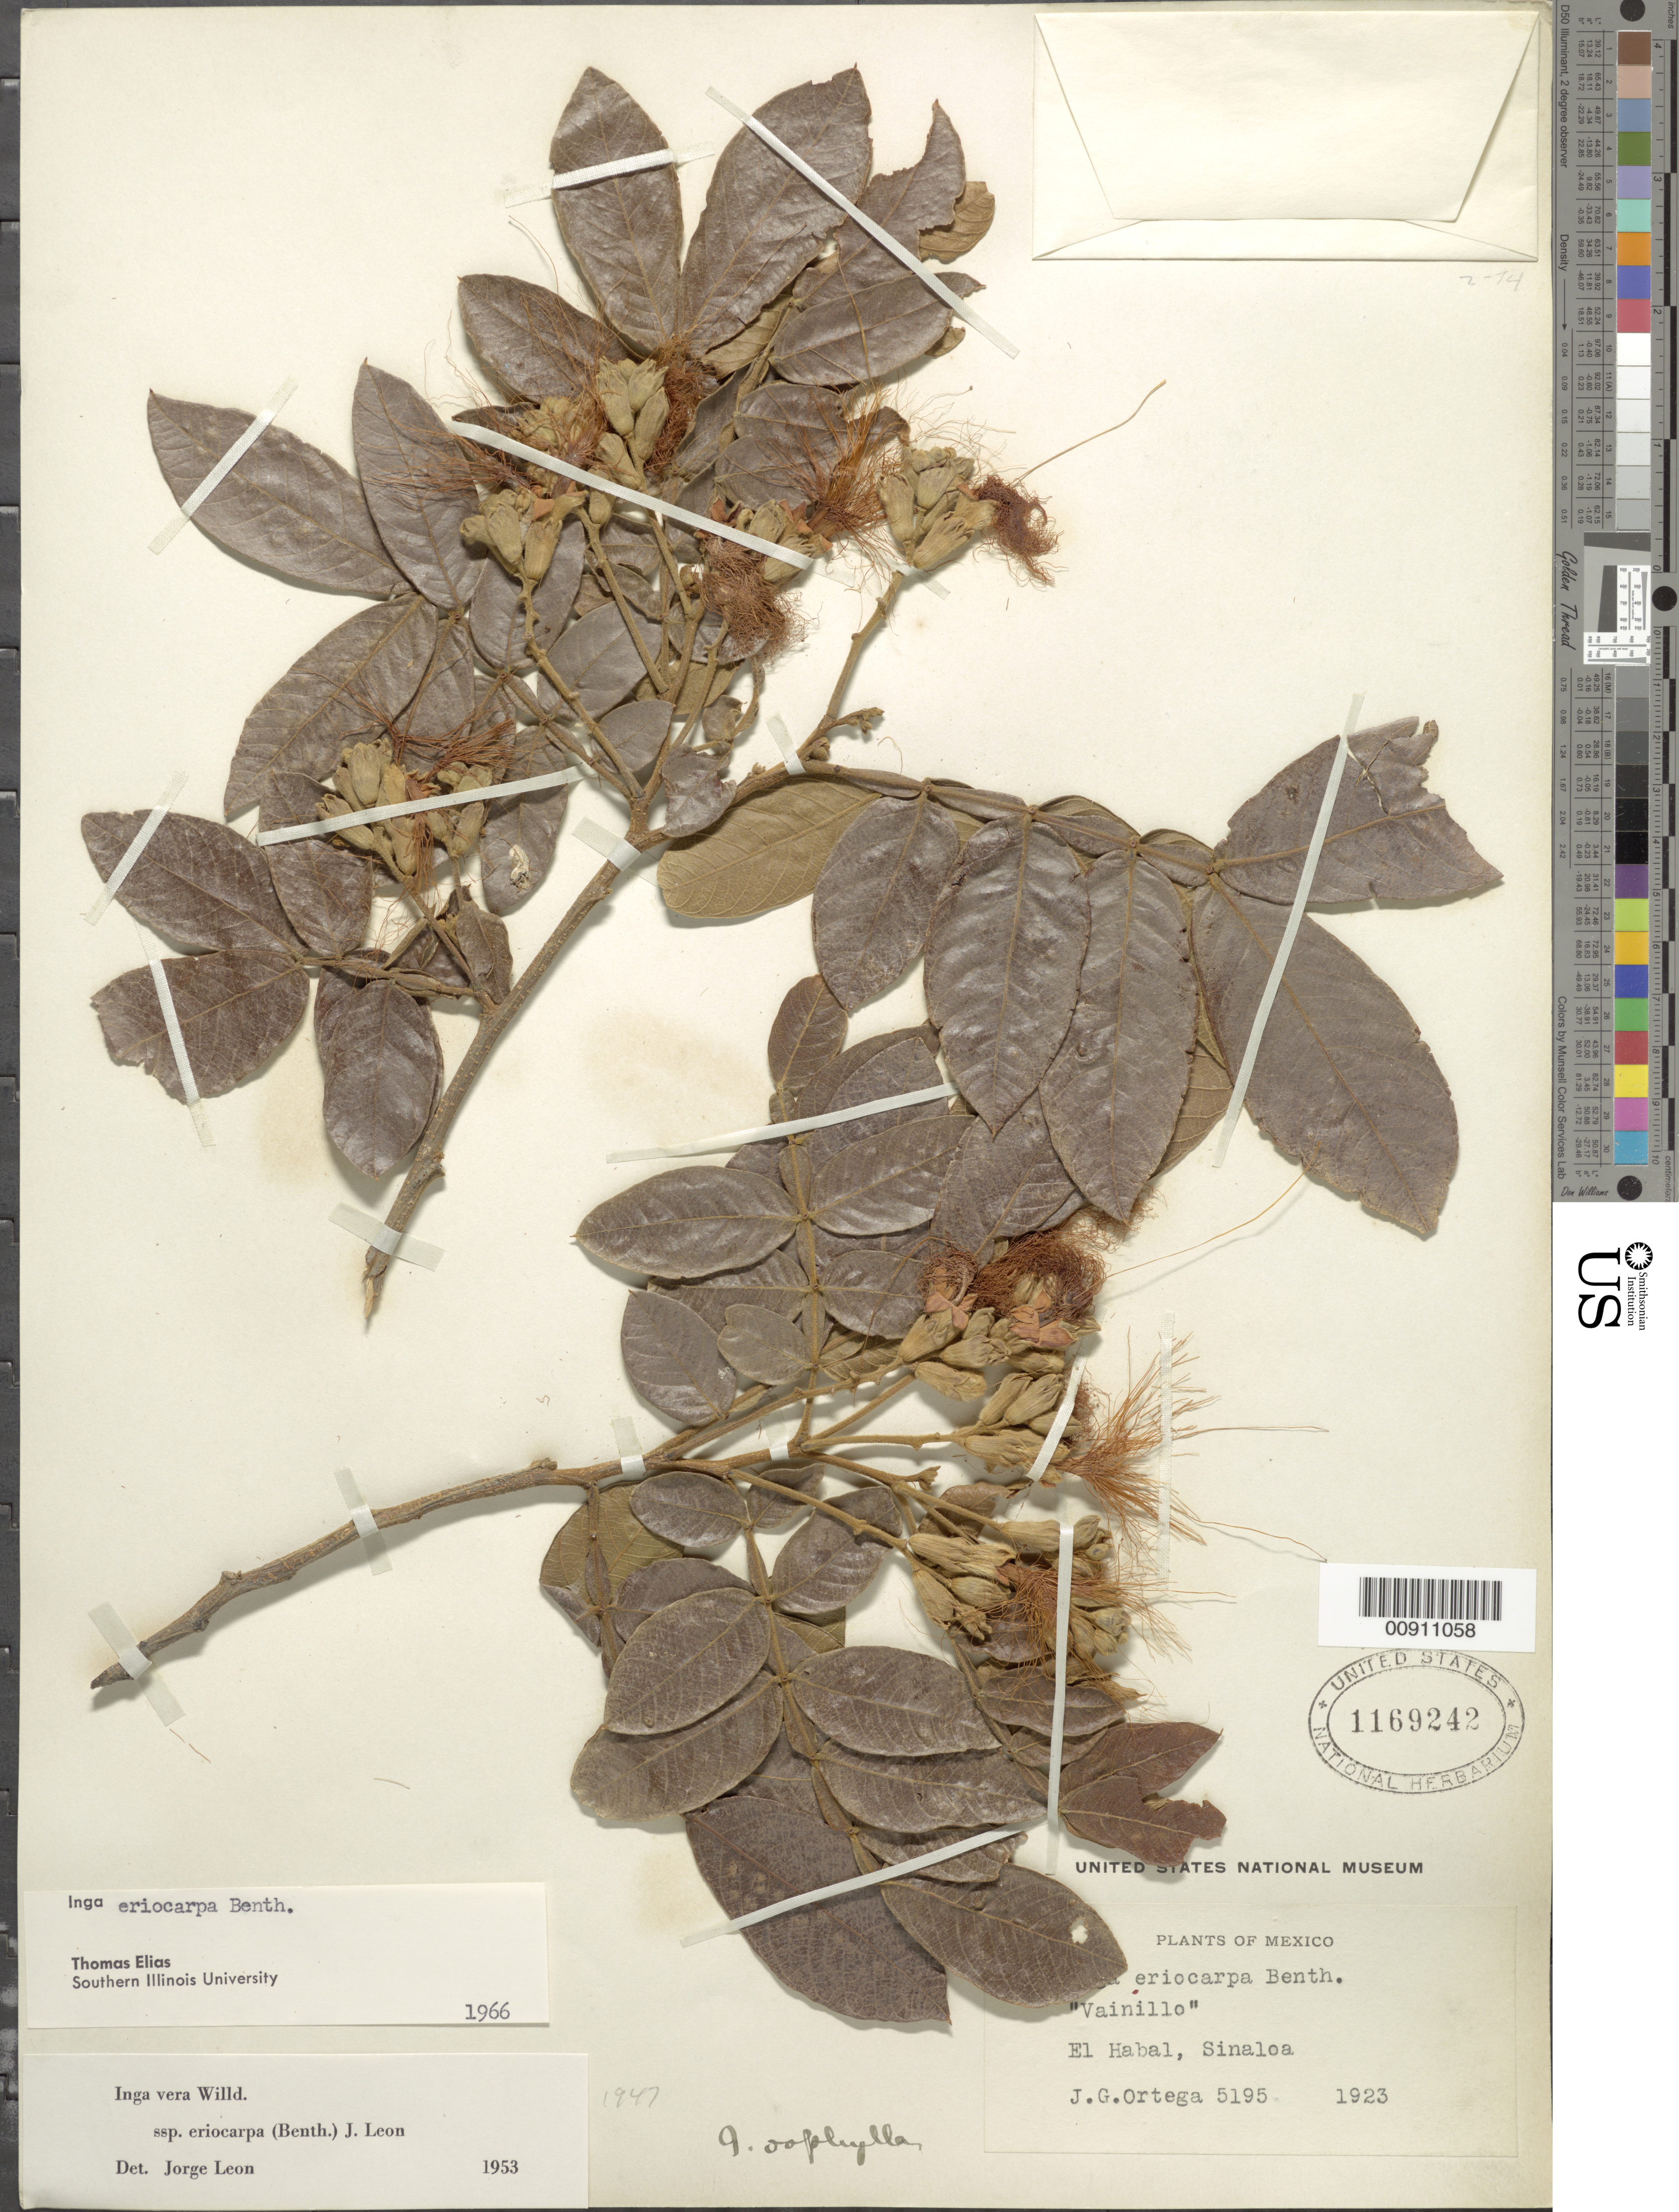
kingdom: Plantae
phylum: Tracheophyta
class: Magnoliopsida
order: Fabales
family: Fabaceae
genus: Inga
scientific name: Inga vera subsp. eriocarpa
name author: (Benth.) J. León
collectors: J. Ortega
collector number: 5195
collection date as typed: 1923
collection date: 1923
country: Mexico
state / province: Sinaloa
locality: El Habanal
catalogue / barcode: US 1169242